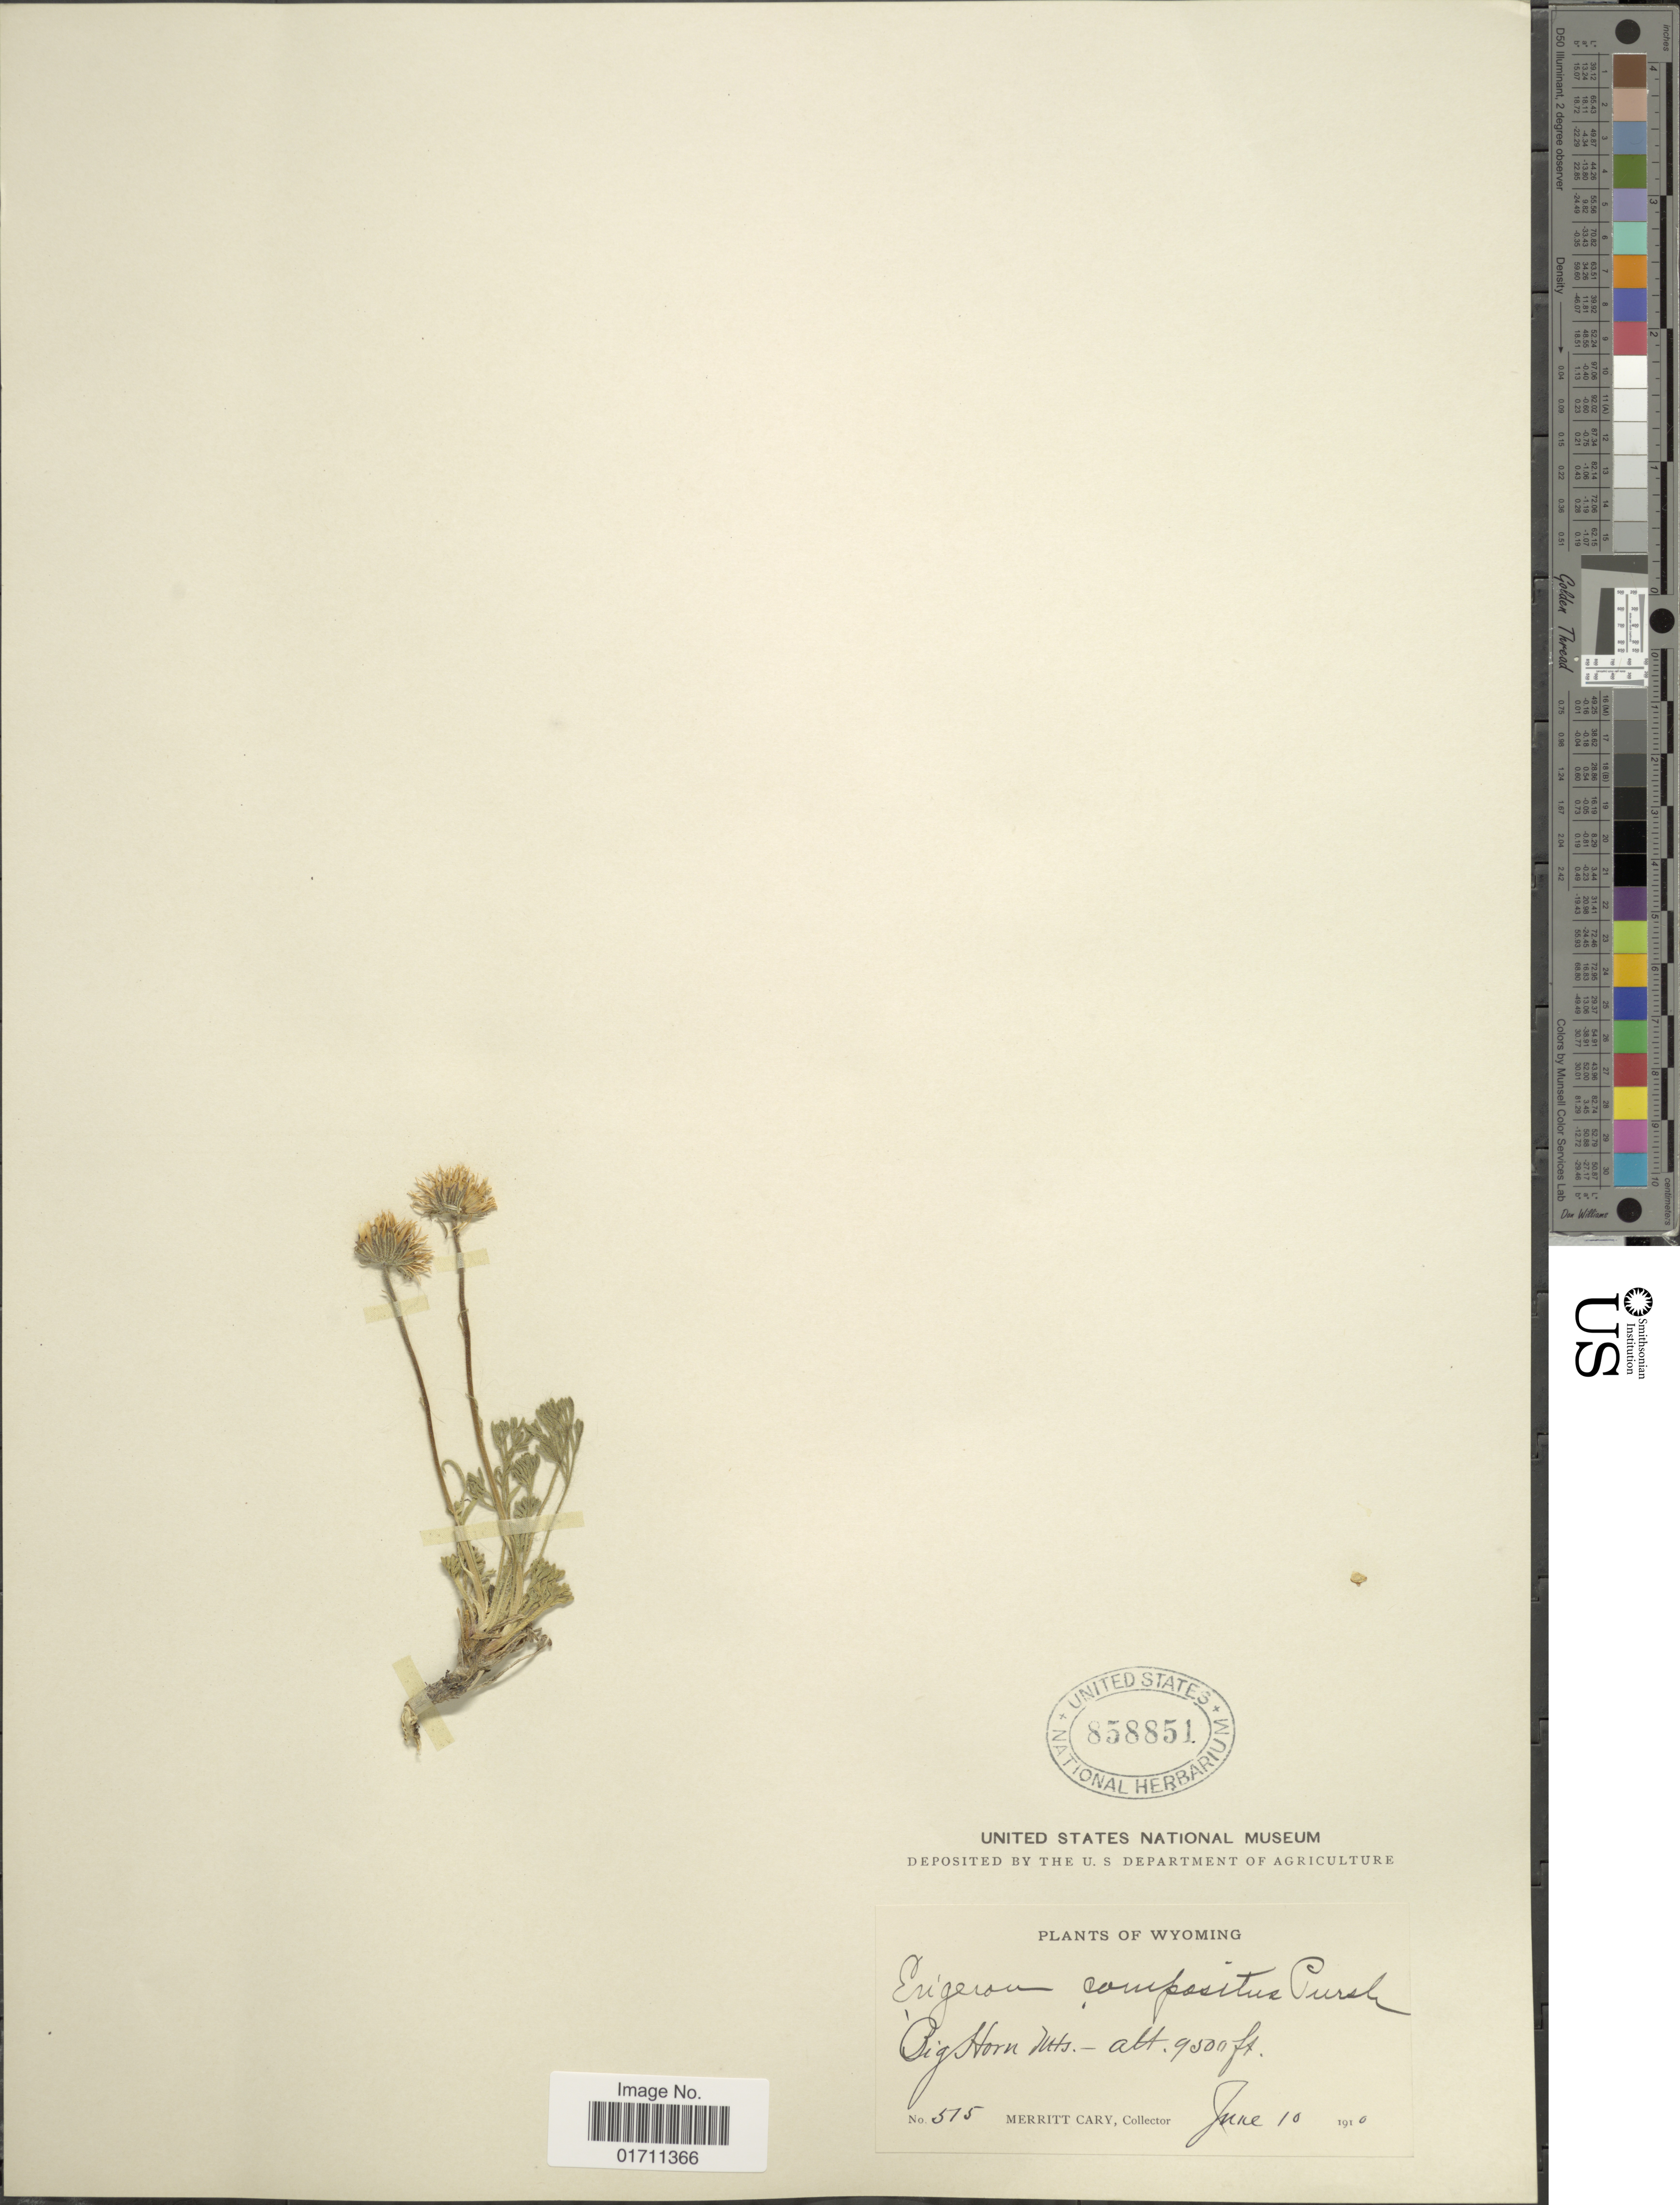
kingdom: Plantae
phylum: Tracheophyta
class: Magnoliopsida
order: Asterales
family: Asteraceae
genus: Erigeron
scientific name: Erigeron compositus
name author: Pursh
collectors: M. Cary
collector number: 515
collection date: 1910-06-10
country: United States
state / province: Wyoming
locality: Big Horn Mts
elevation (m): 2896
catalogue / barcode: US 858851